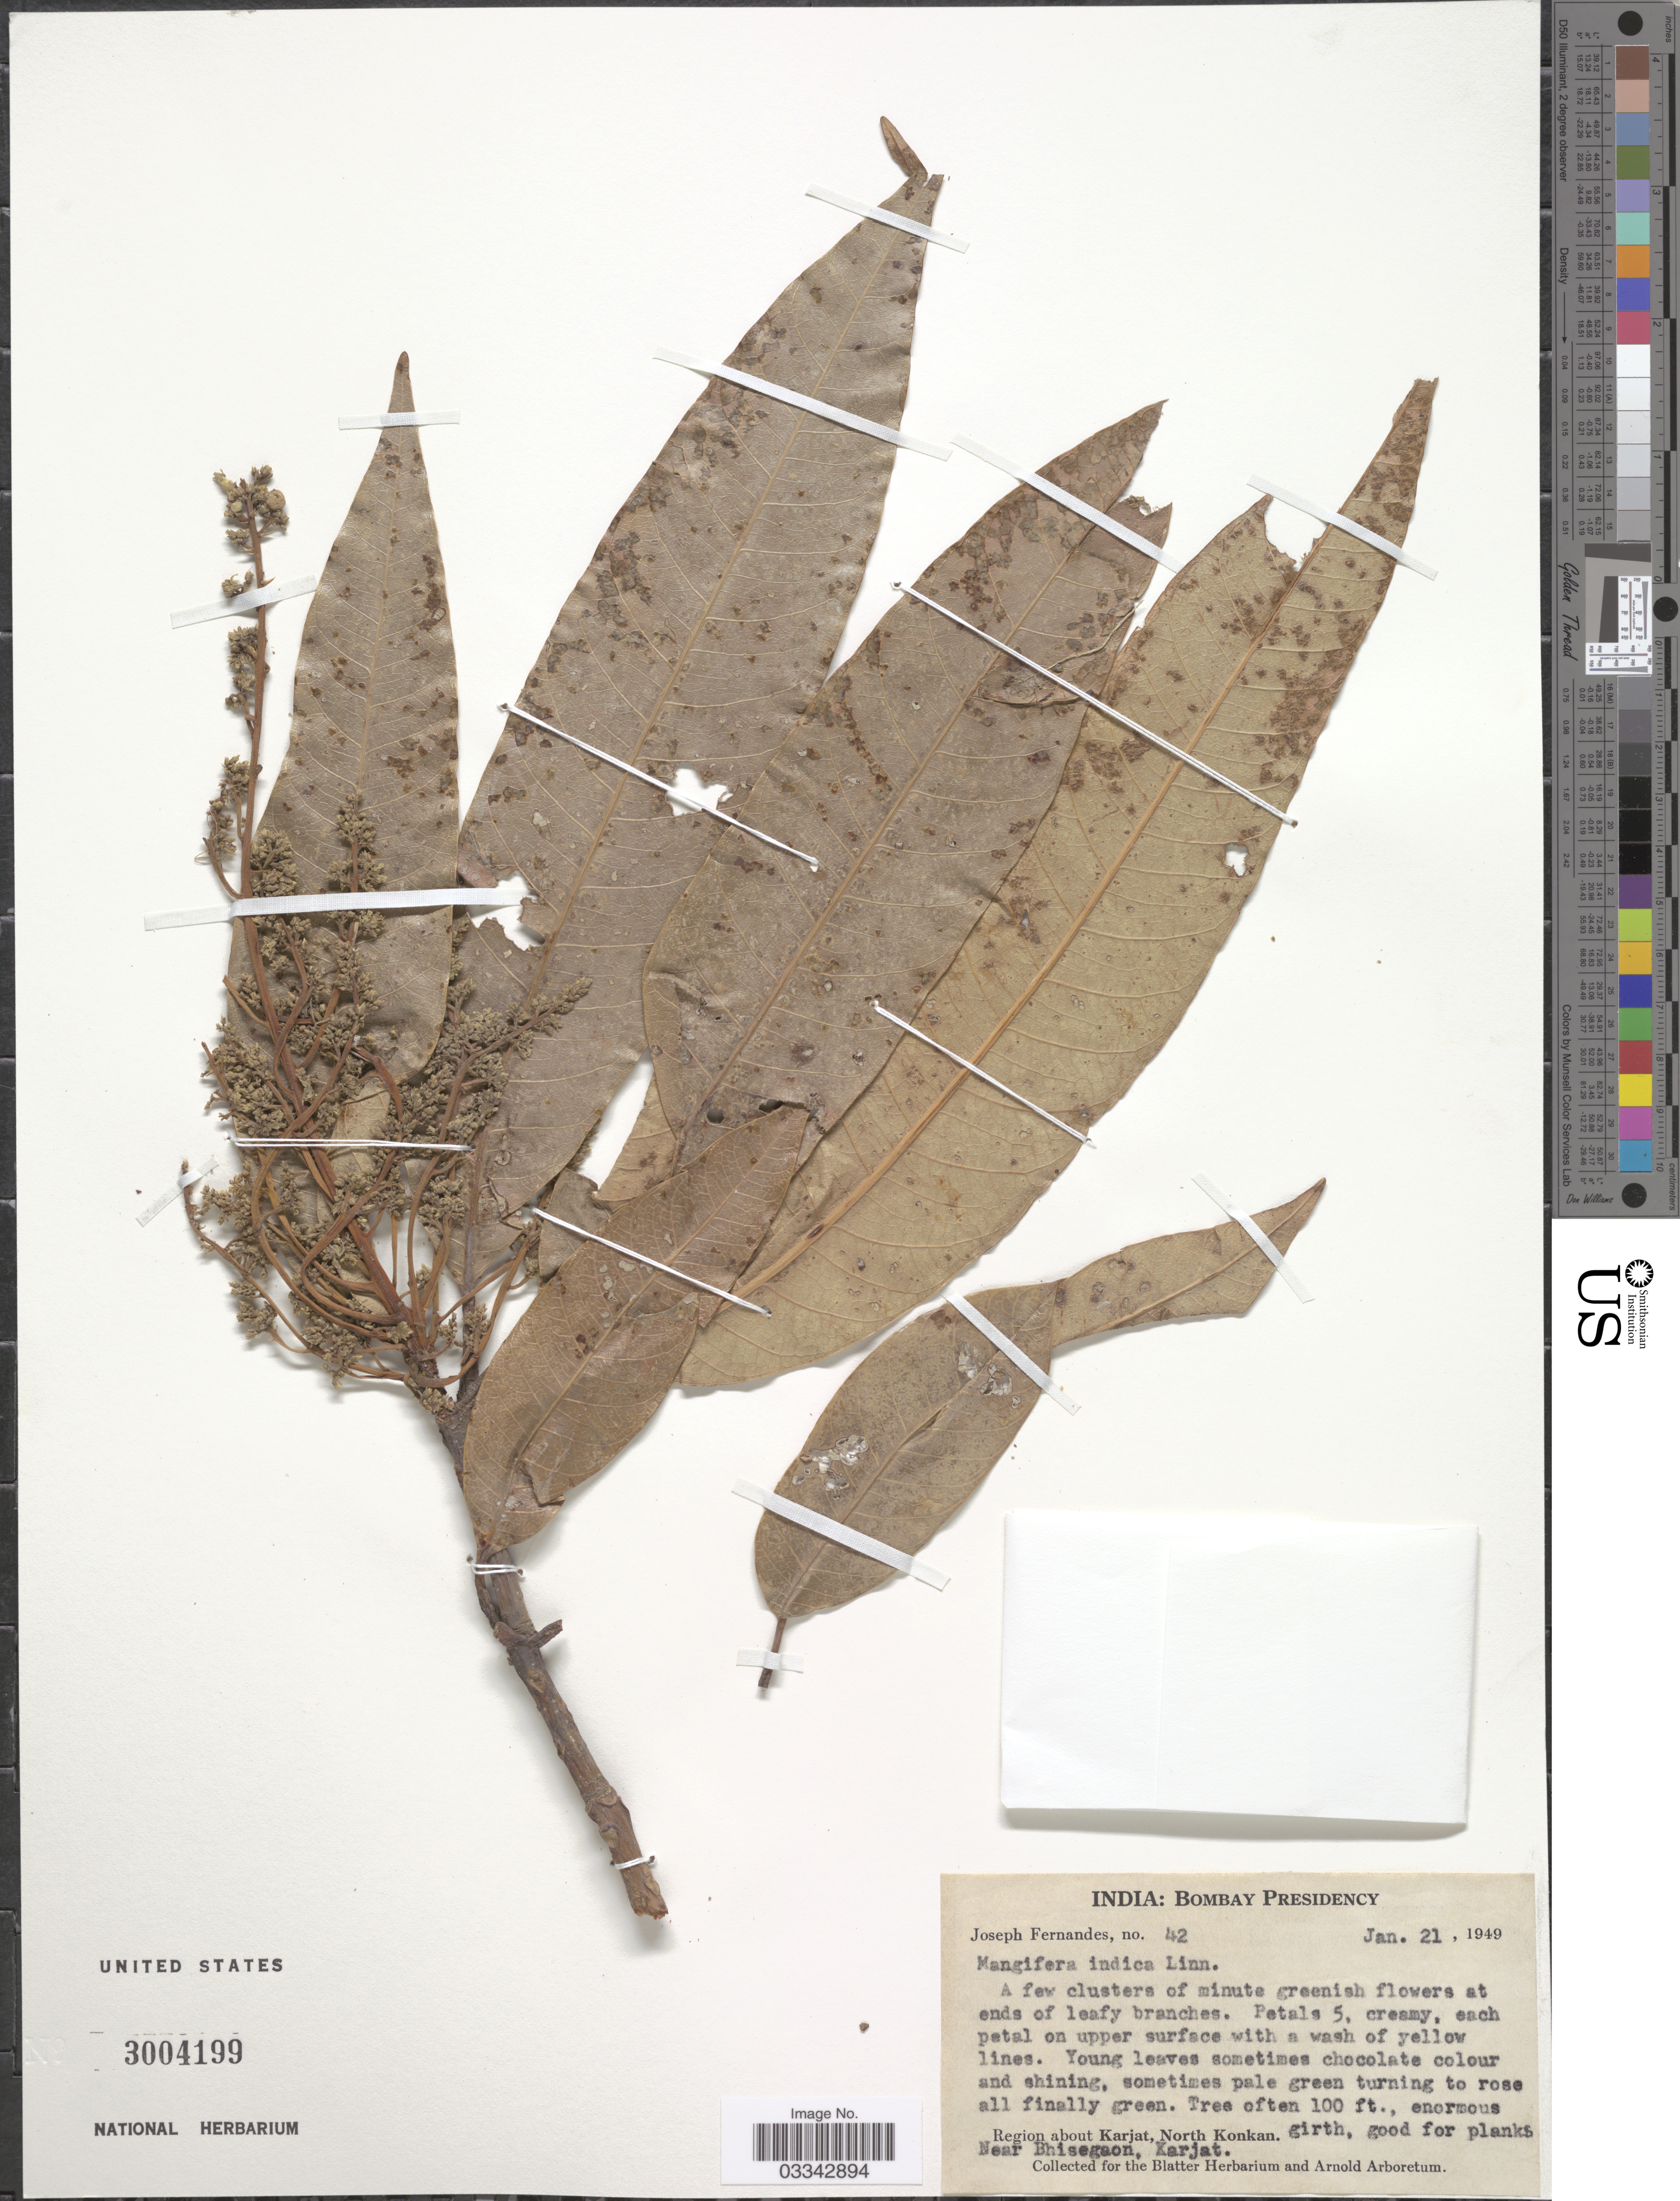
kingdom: Plantae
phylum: Tracheophyta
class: Magnoliopsida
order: Sapindales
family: Anacardiaceae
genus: Mangifera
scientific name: Mangifera indica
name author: L.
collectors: J. Fernandes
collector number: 42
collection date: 1949-01-21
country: India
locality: Bombay Presidency. Region about Karjat, North Konkan. Near Bhisegaon, Karjat.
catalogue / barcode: US 3004199